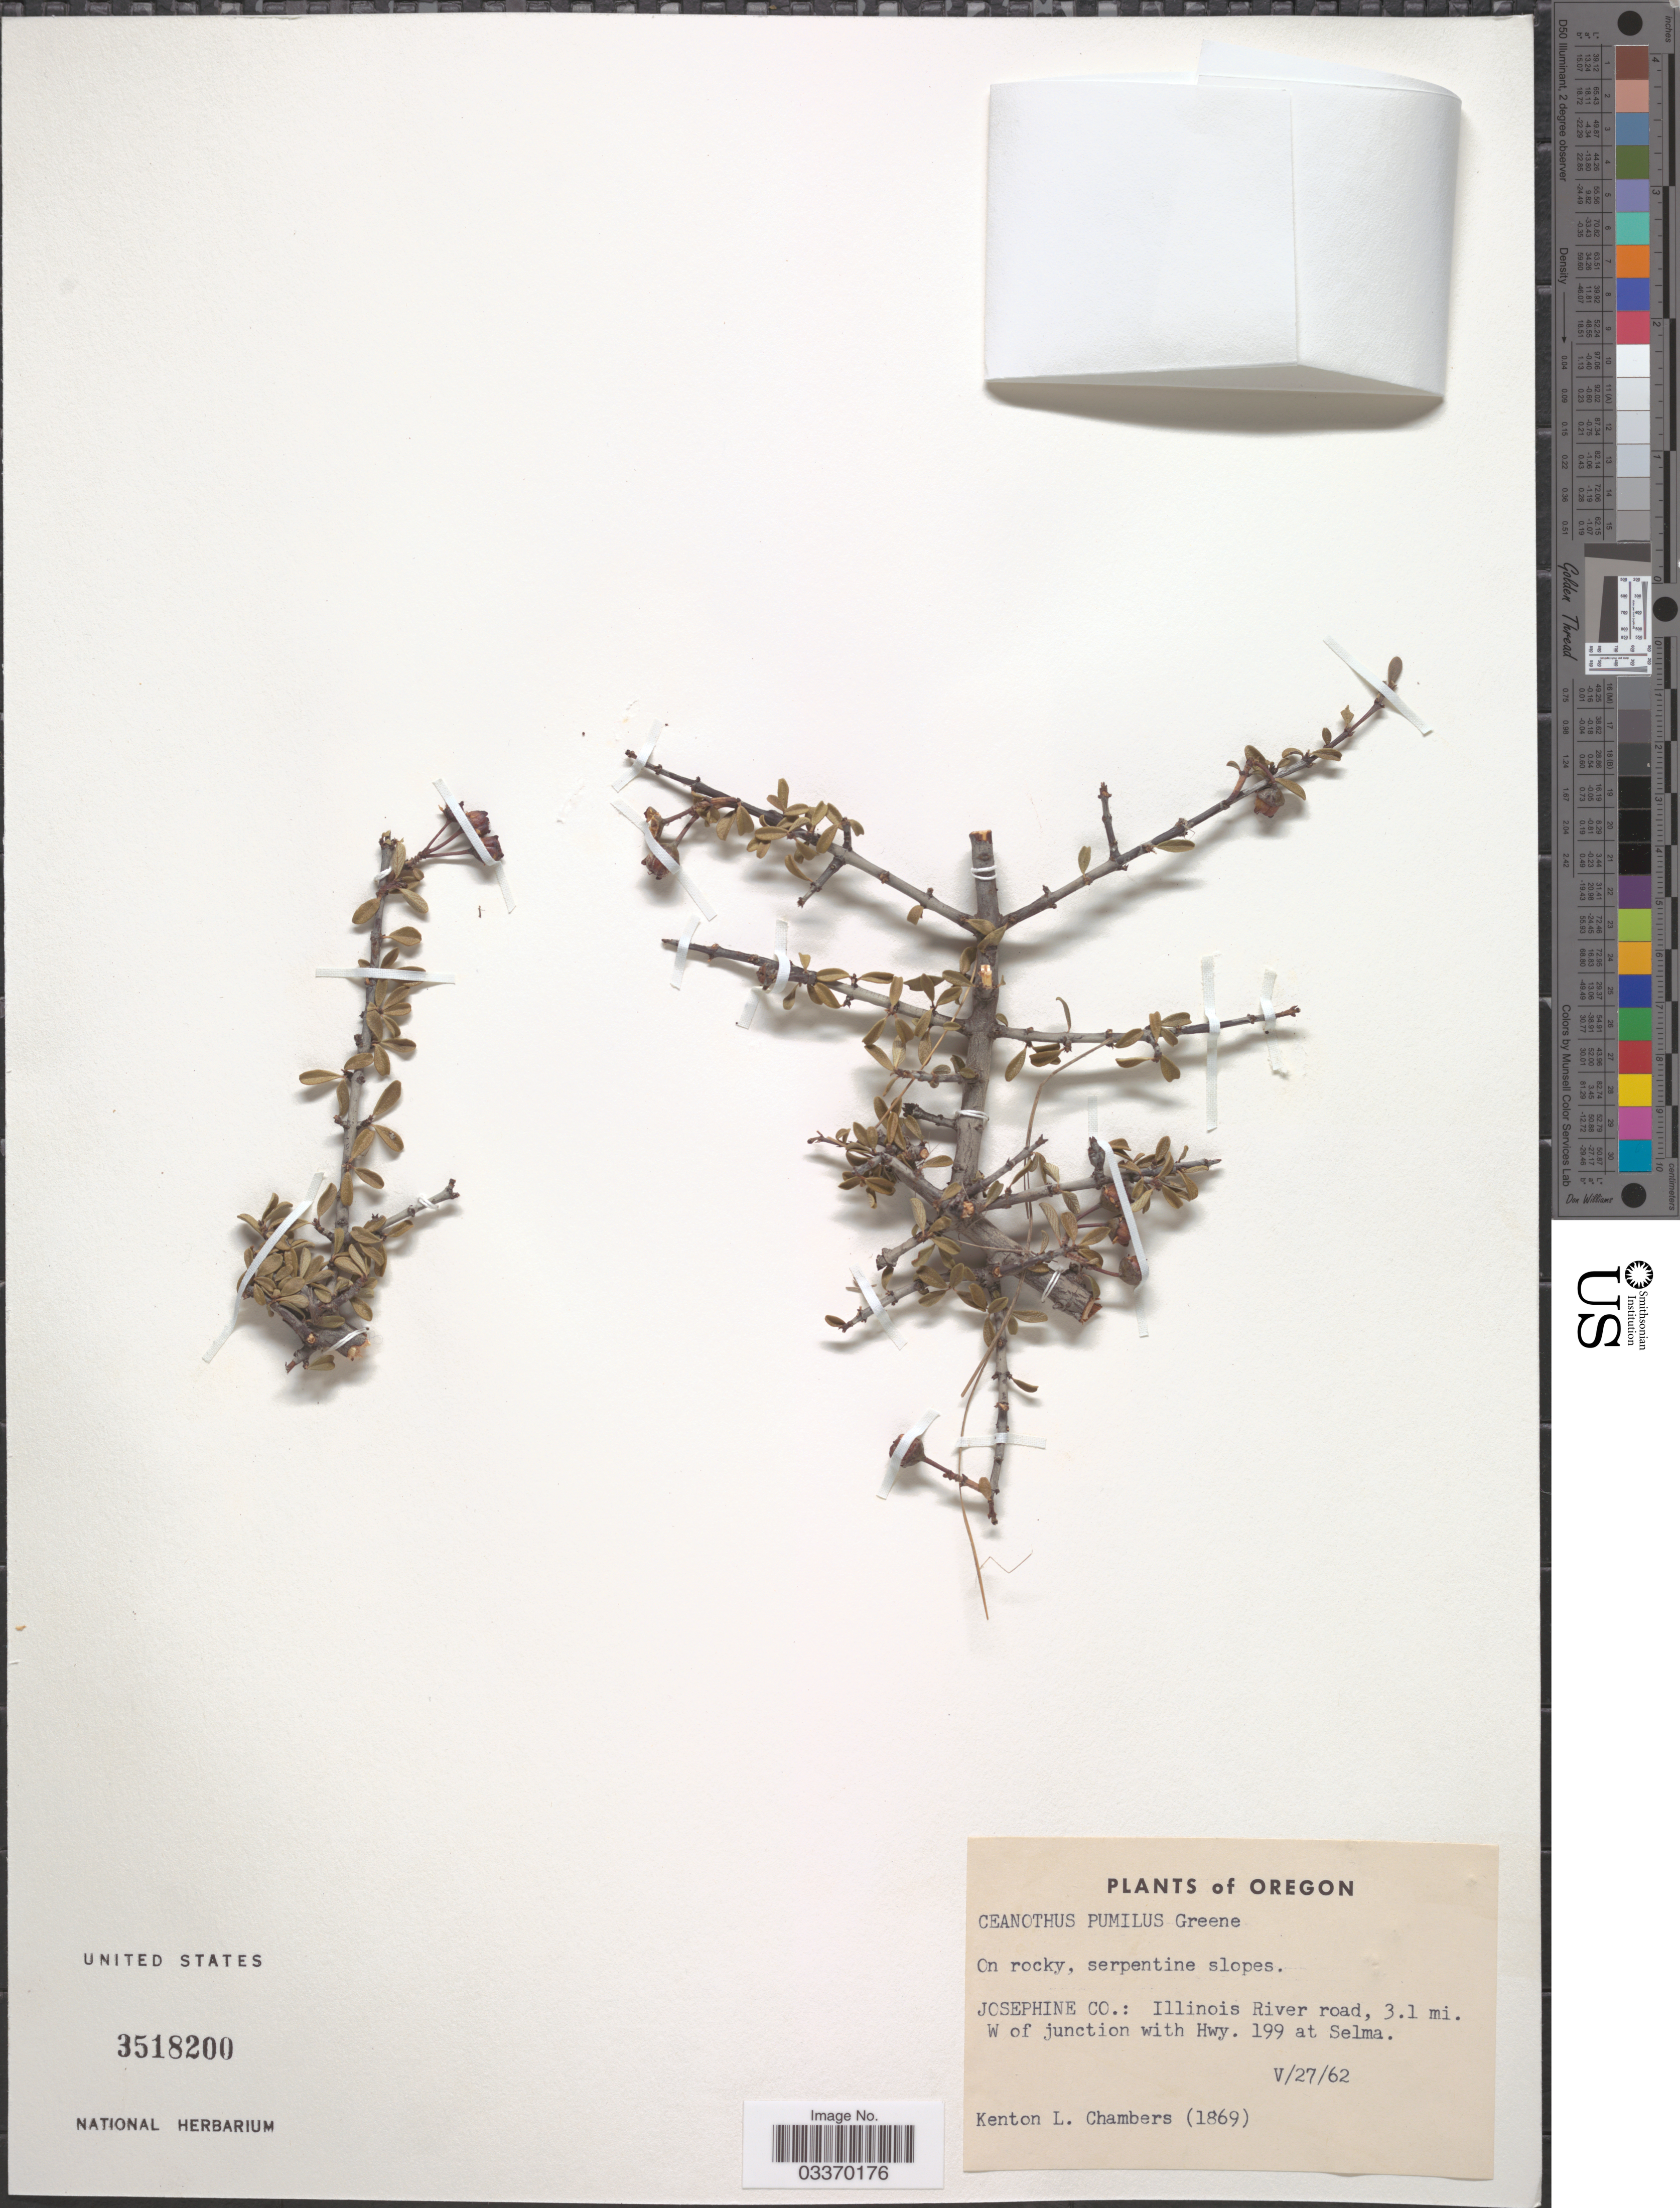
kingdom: Plantae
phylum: Tracheophyta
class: Magnoliopsida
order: Rosales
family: Rhamnaceae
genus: Ceanothus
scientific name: Ceanothus pumilus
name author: Greene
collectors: K. L. Chambers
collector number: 1869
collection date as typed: Transcribed d/m/y: 27/5/62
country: United States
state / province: Oregon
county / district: Josephine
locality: Josephine Co.: Illinois River road, 3.1 mi. W of junction with Hwy. 199 at Selma.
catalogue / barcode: US 3518200